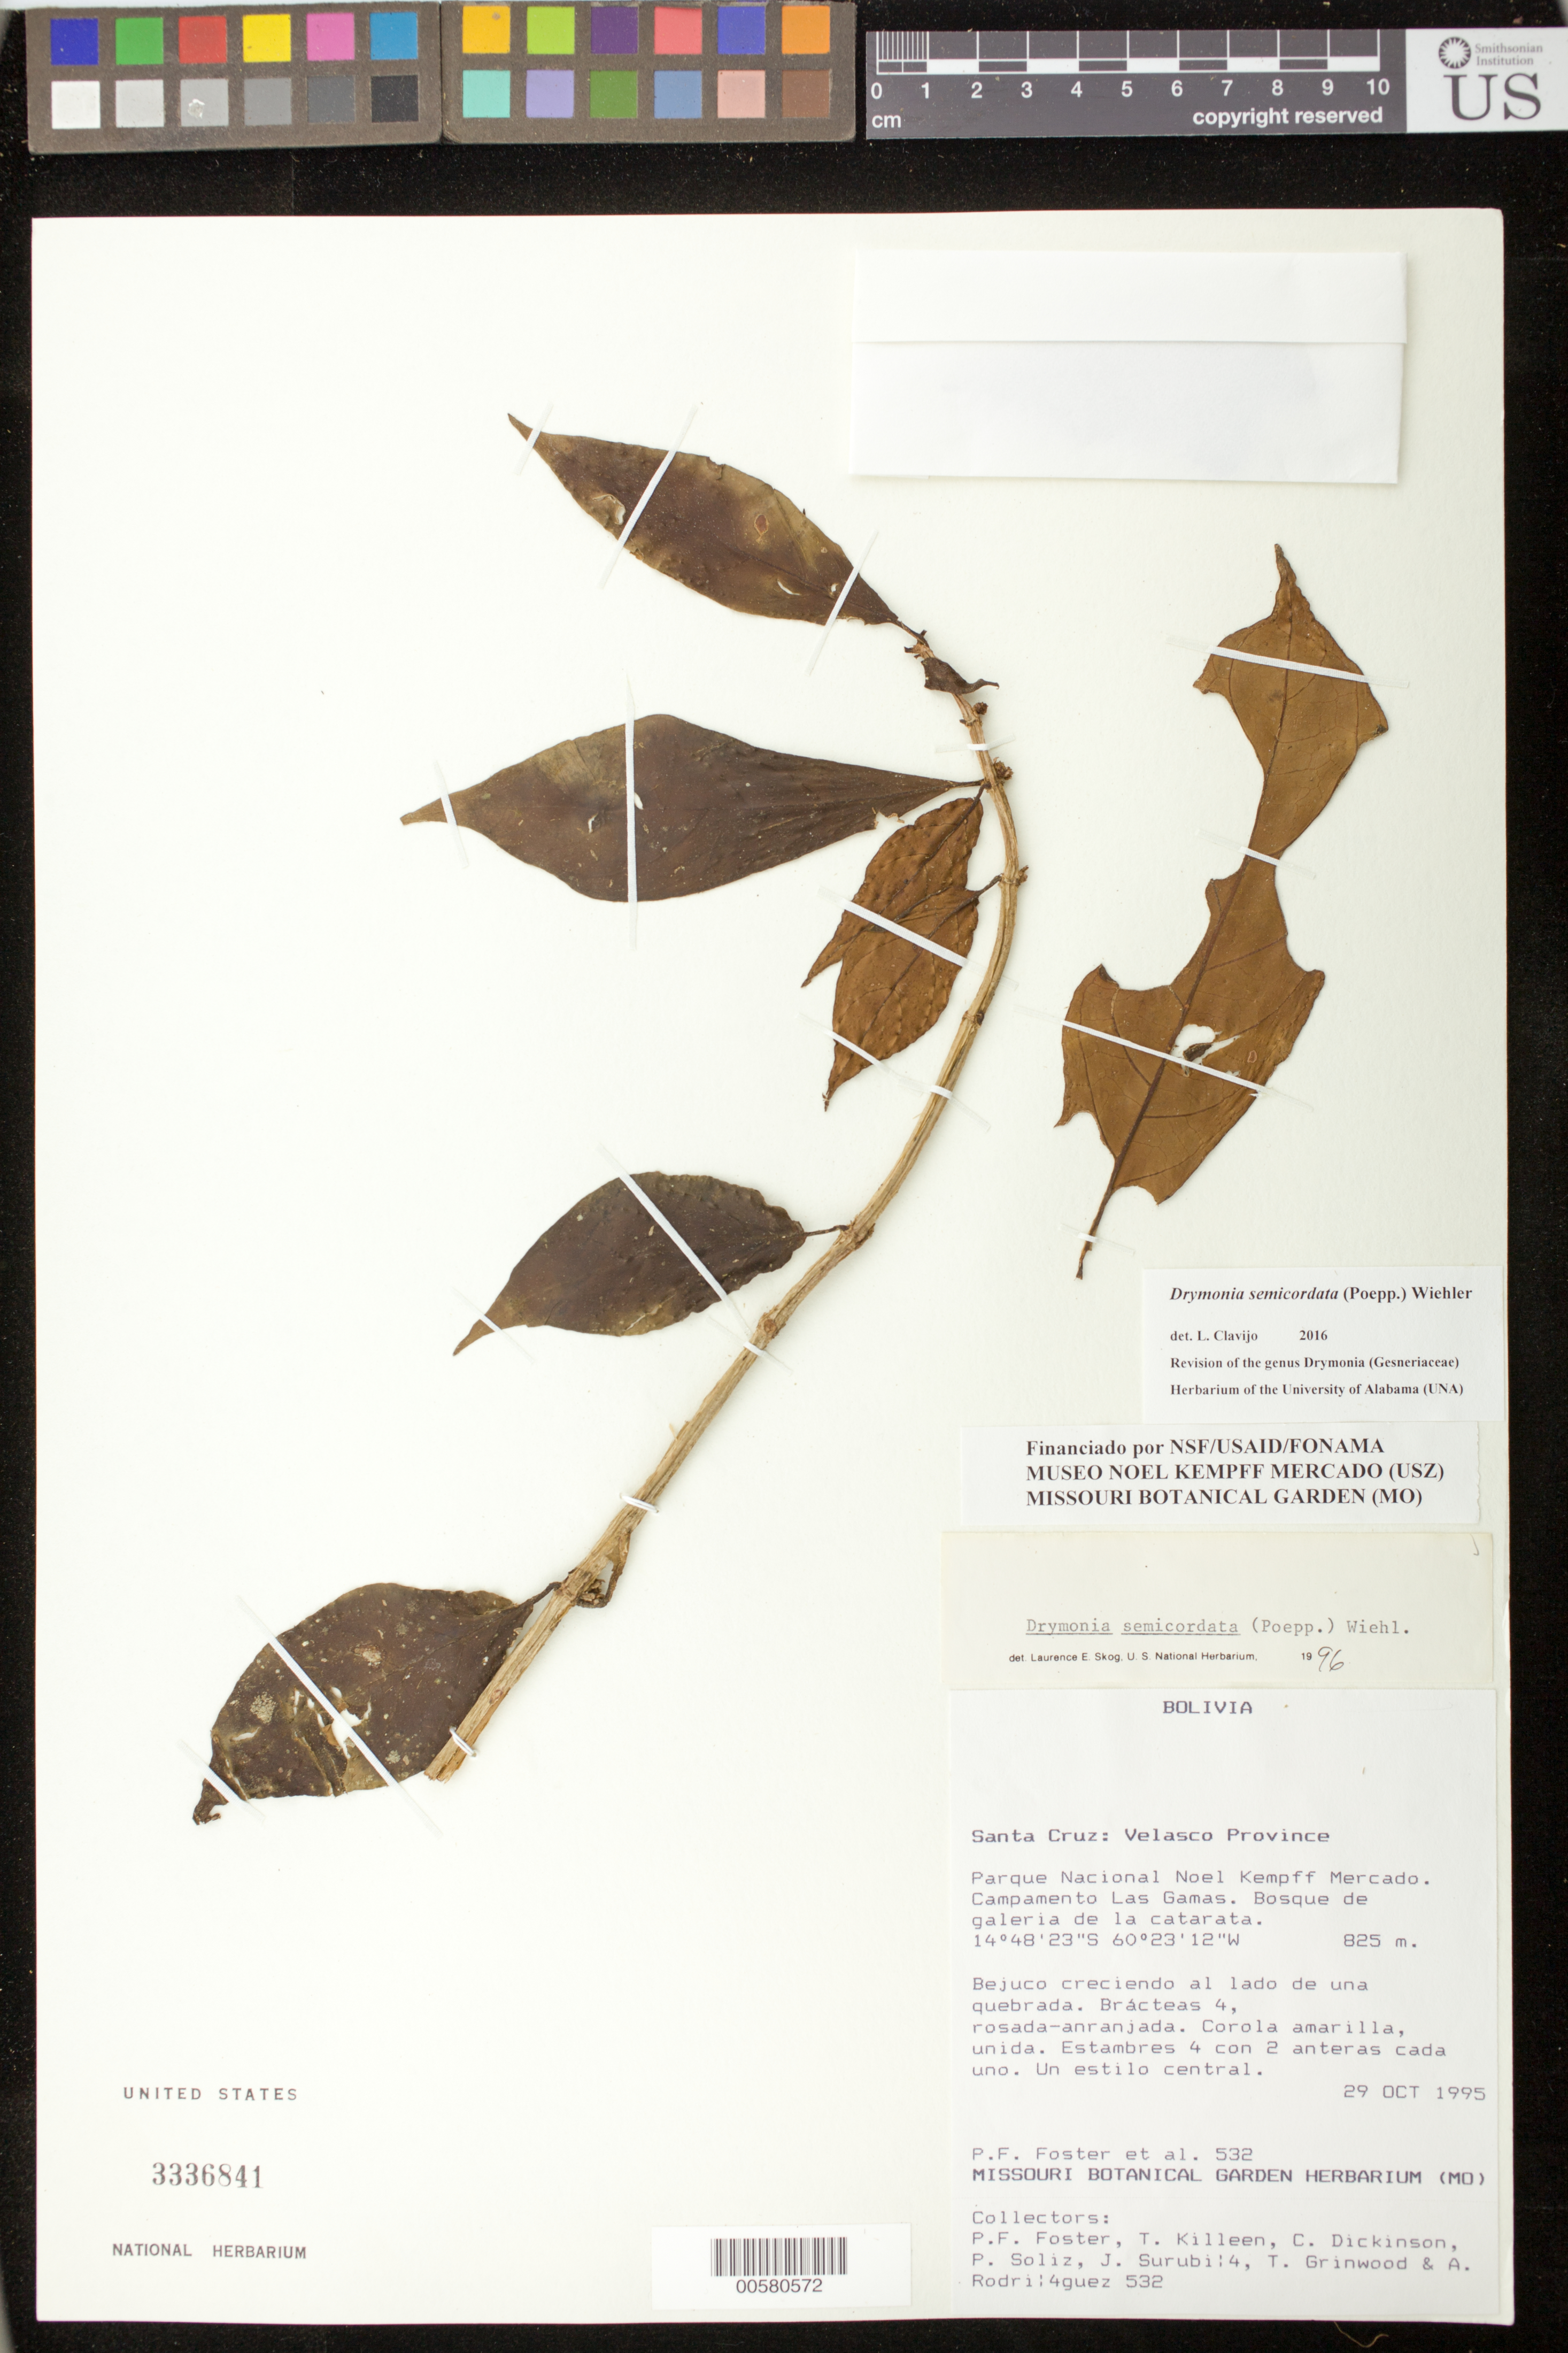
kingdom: Plantae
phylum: Tracheophyta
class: Magnoliopsida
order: Lamiales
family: Gesneriaceae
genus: Drymonia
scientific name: Drymonia semicordata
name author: (Poepp.) Wiehler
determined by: Skog, Laurence E.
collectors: P. Foster & et al.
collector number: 532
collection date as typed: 29 Oct 1995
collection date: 1995-10-29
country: Bolivia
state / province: Santa Cruz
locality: Prov. Velasco, Parque Nacional Noel Kempff Mercado, campamento Las Gamas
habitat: Bosque de galeria de la catarata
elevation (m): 825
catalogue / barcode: US 3336841